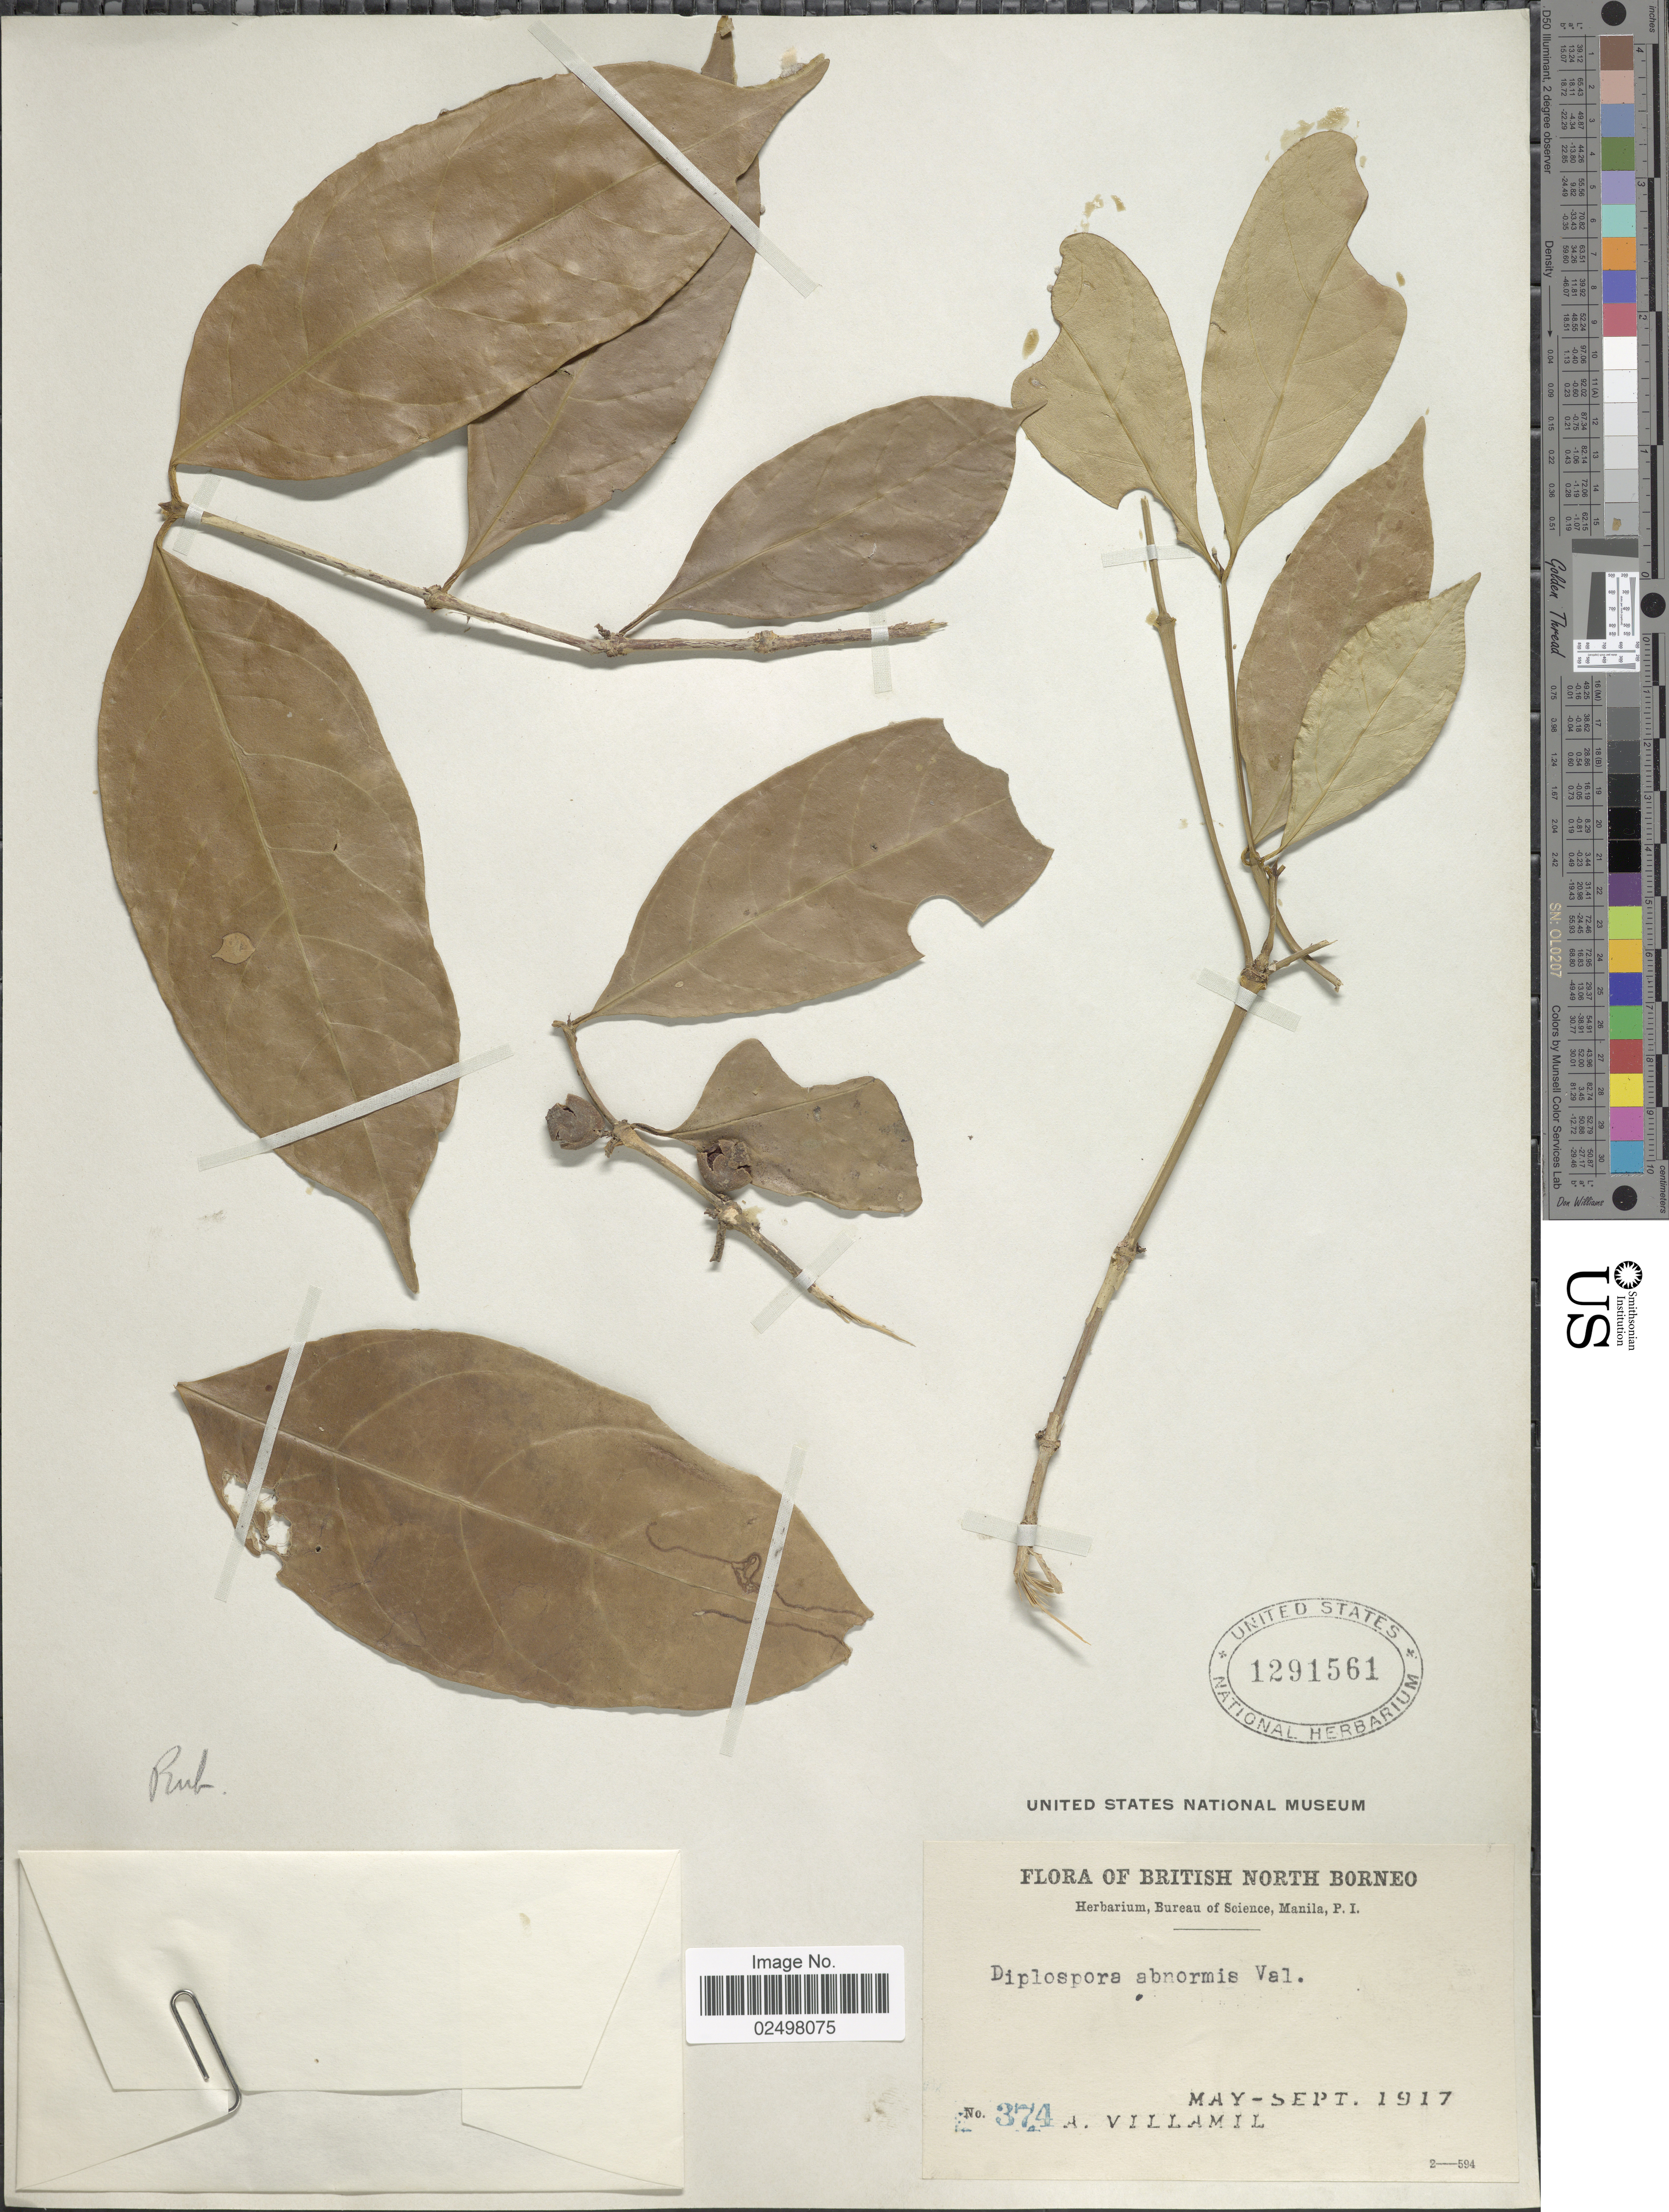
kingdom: Plantae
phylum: Tracheophyta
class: Magnoliopsida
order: Gentianales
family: Rubiaceae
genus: Tricalysia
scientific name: Tricalysia abnormis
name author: (Korth.) Merr.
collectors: A. Villamil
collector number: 374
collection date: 1917-05/1917-09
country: Malaysia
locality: British North Borneo,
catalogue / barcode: US 1291561